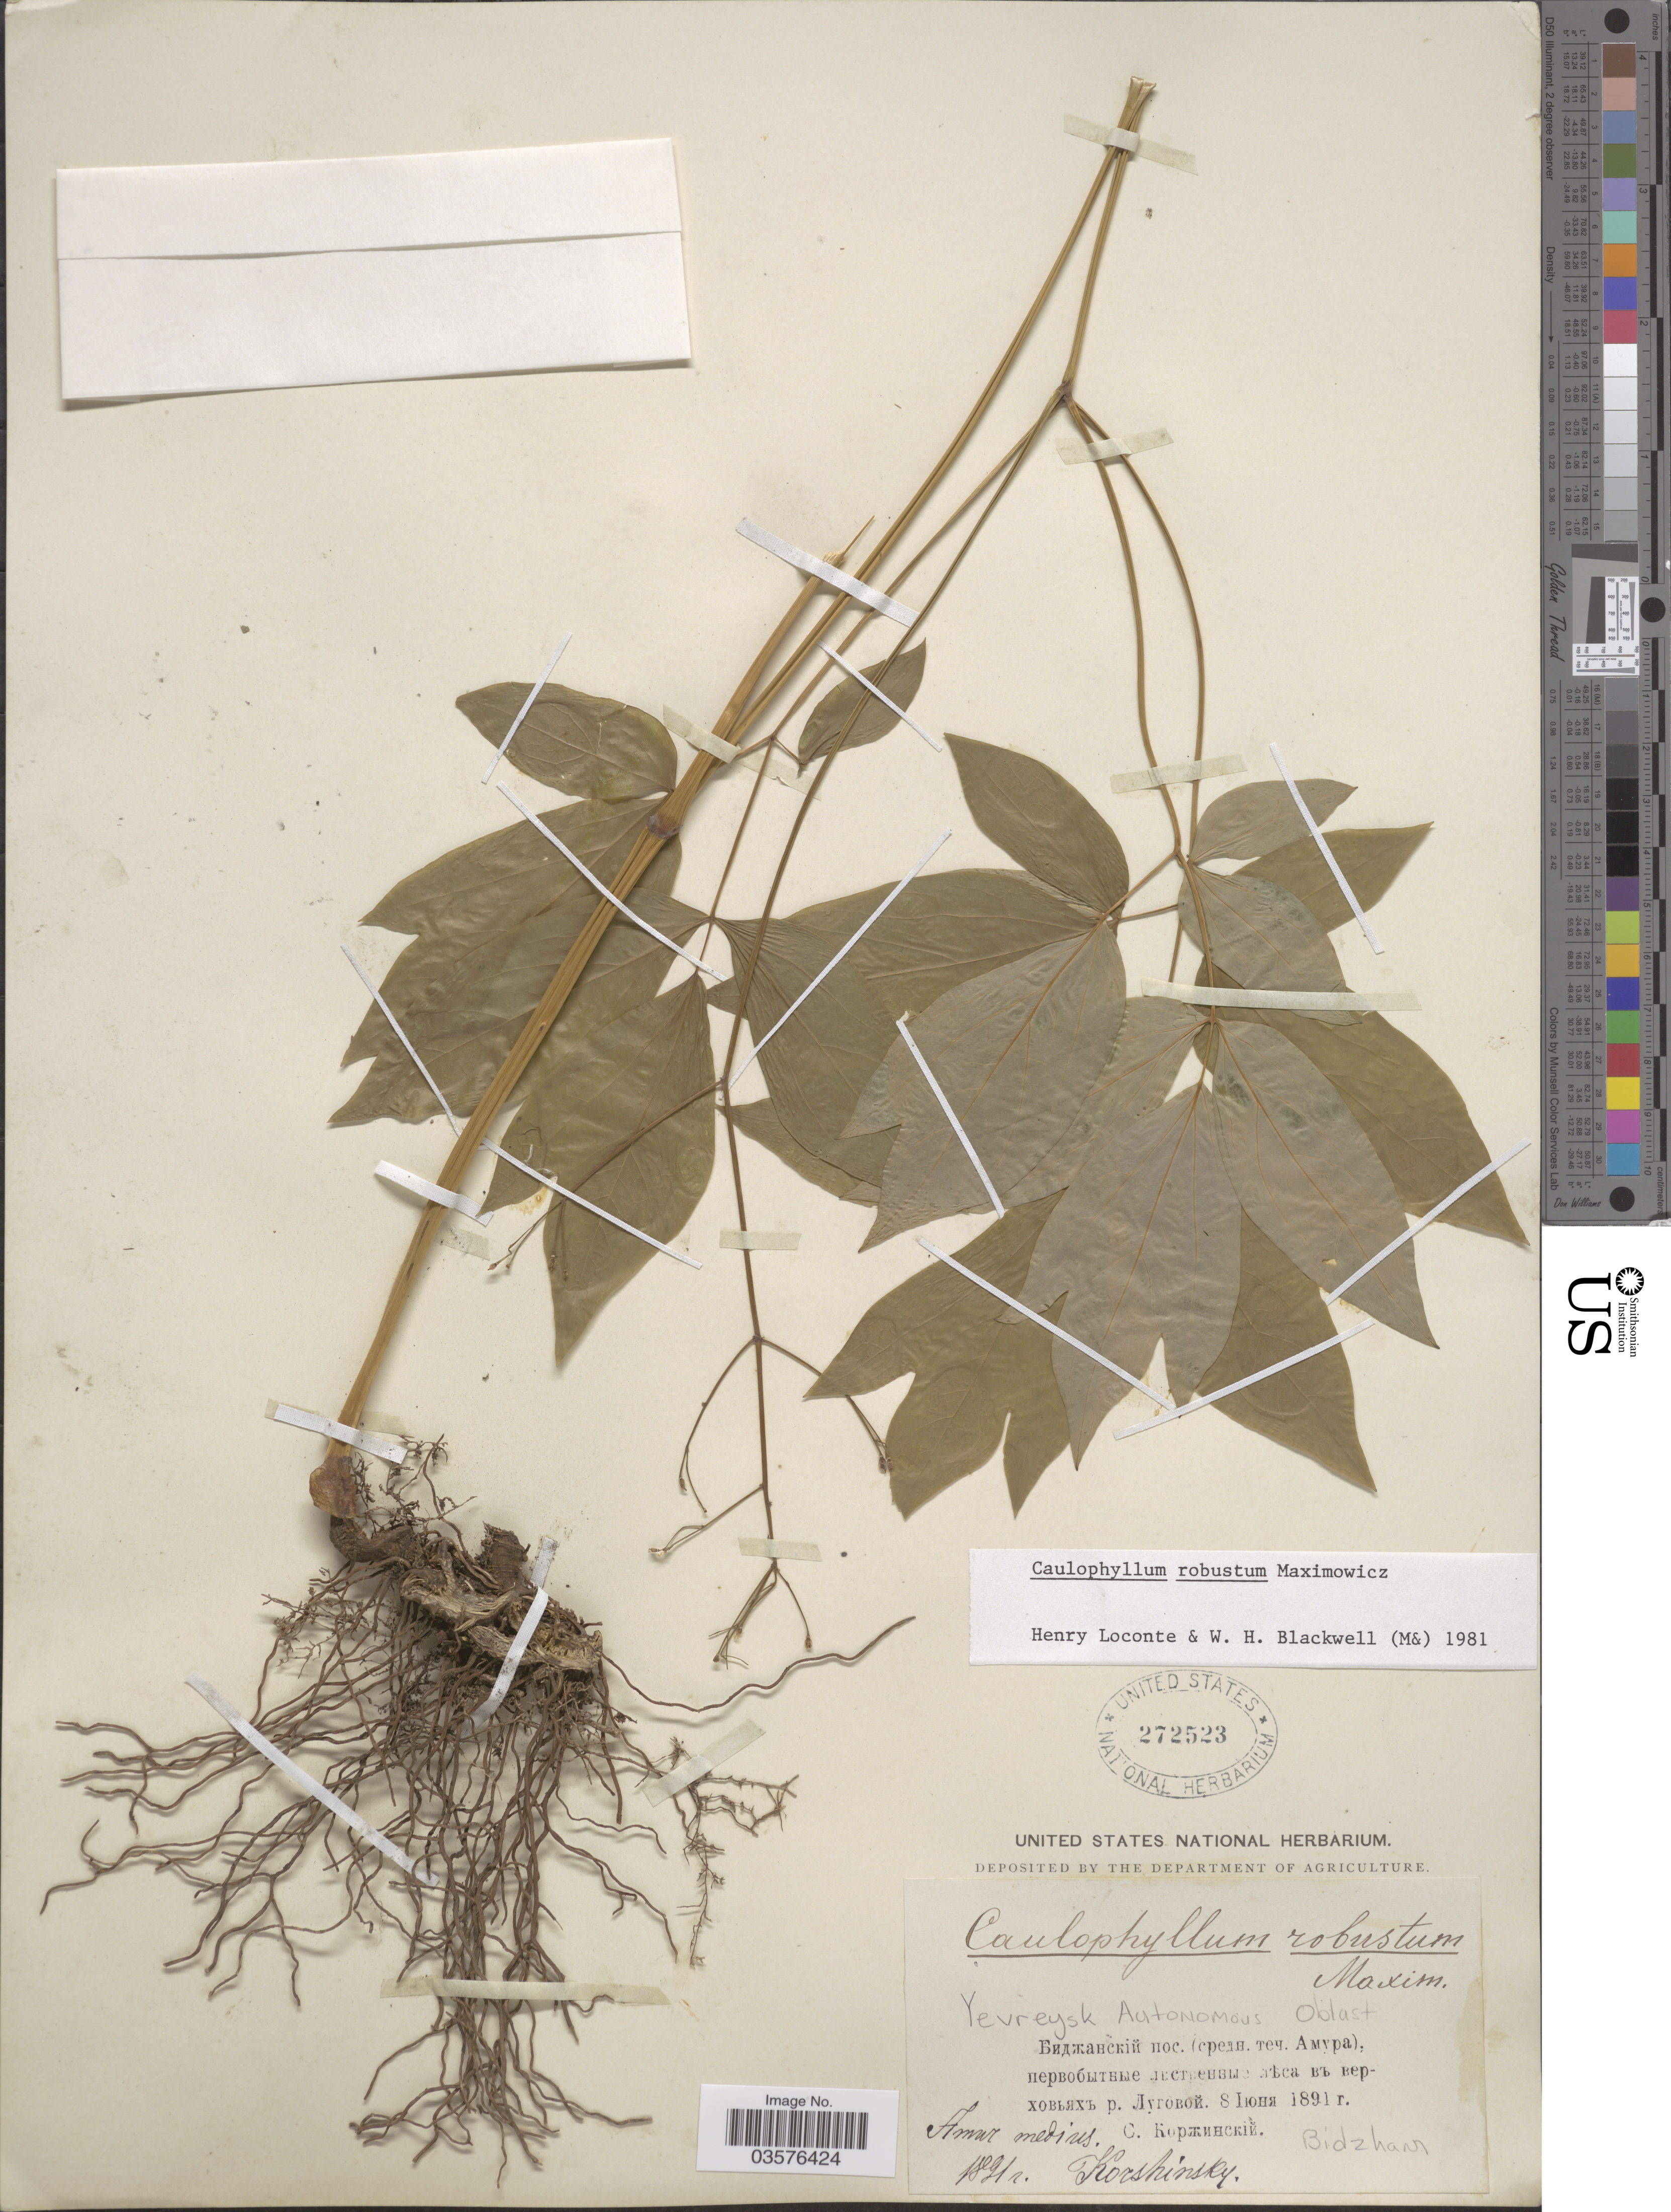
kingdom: Plantae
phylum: Tracheophyta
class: Magnoliopsida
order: Ranunculales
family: Berberidaceae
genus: Caulophyllum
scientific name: Caulophyllum robustum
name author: Michx.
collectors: Korshinsky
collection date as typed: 8 X 1891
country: Russian Federation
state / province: Jewish Autonomous O.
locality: Amur medius. Bidzhan, upper of river Lugovaya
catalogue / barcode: US 272523